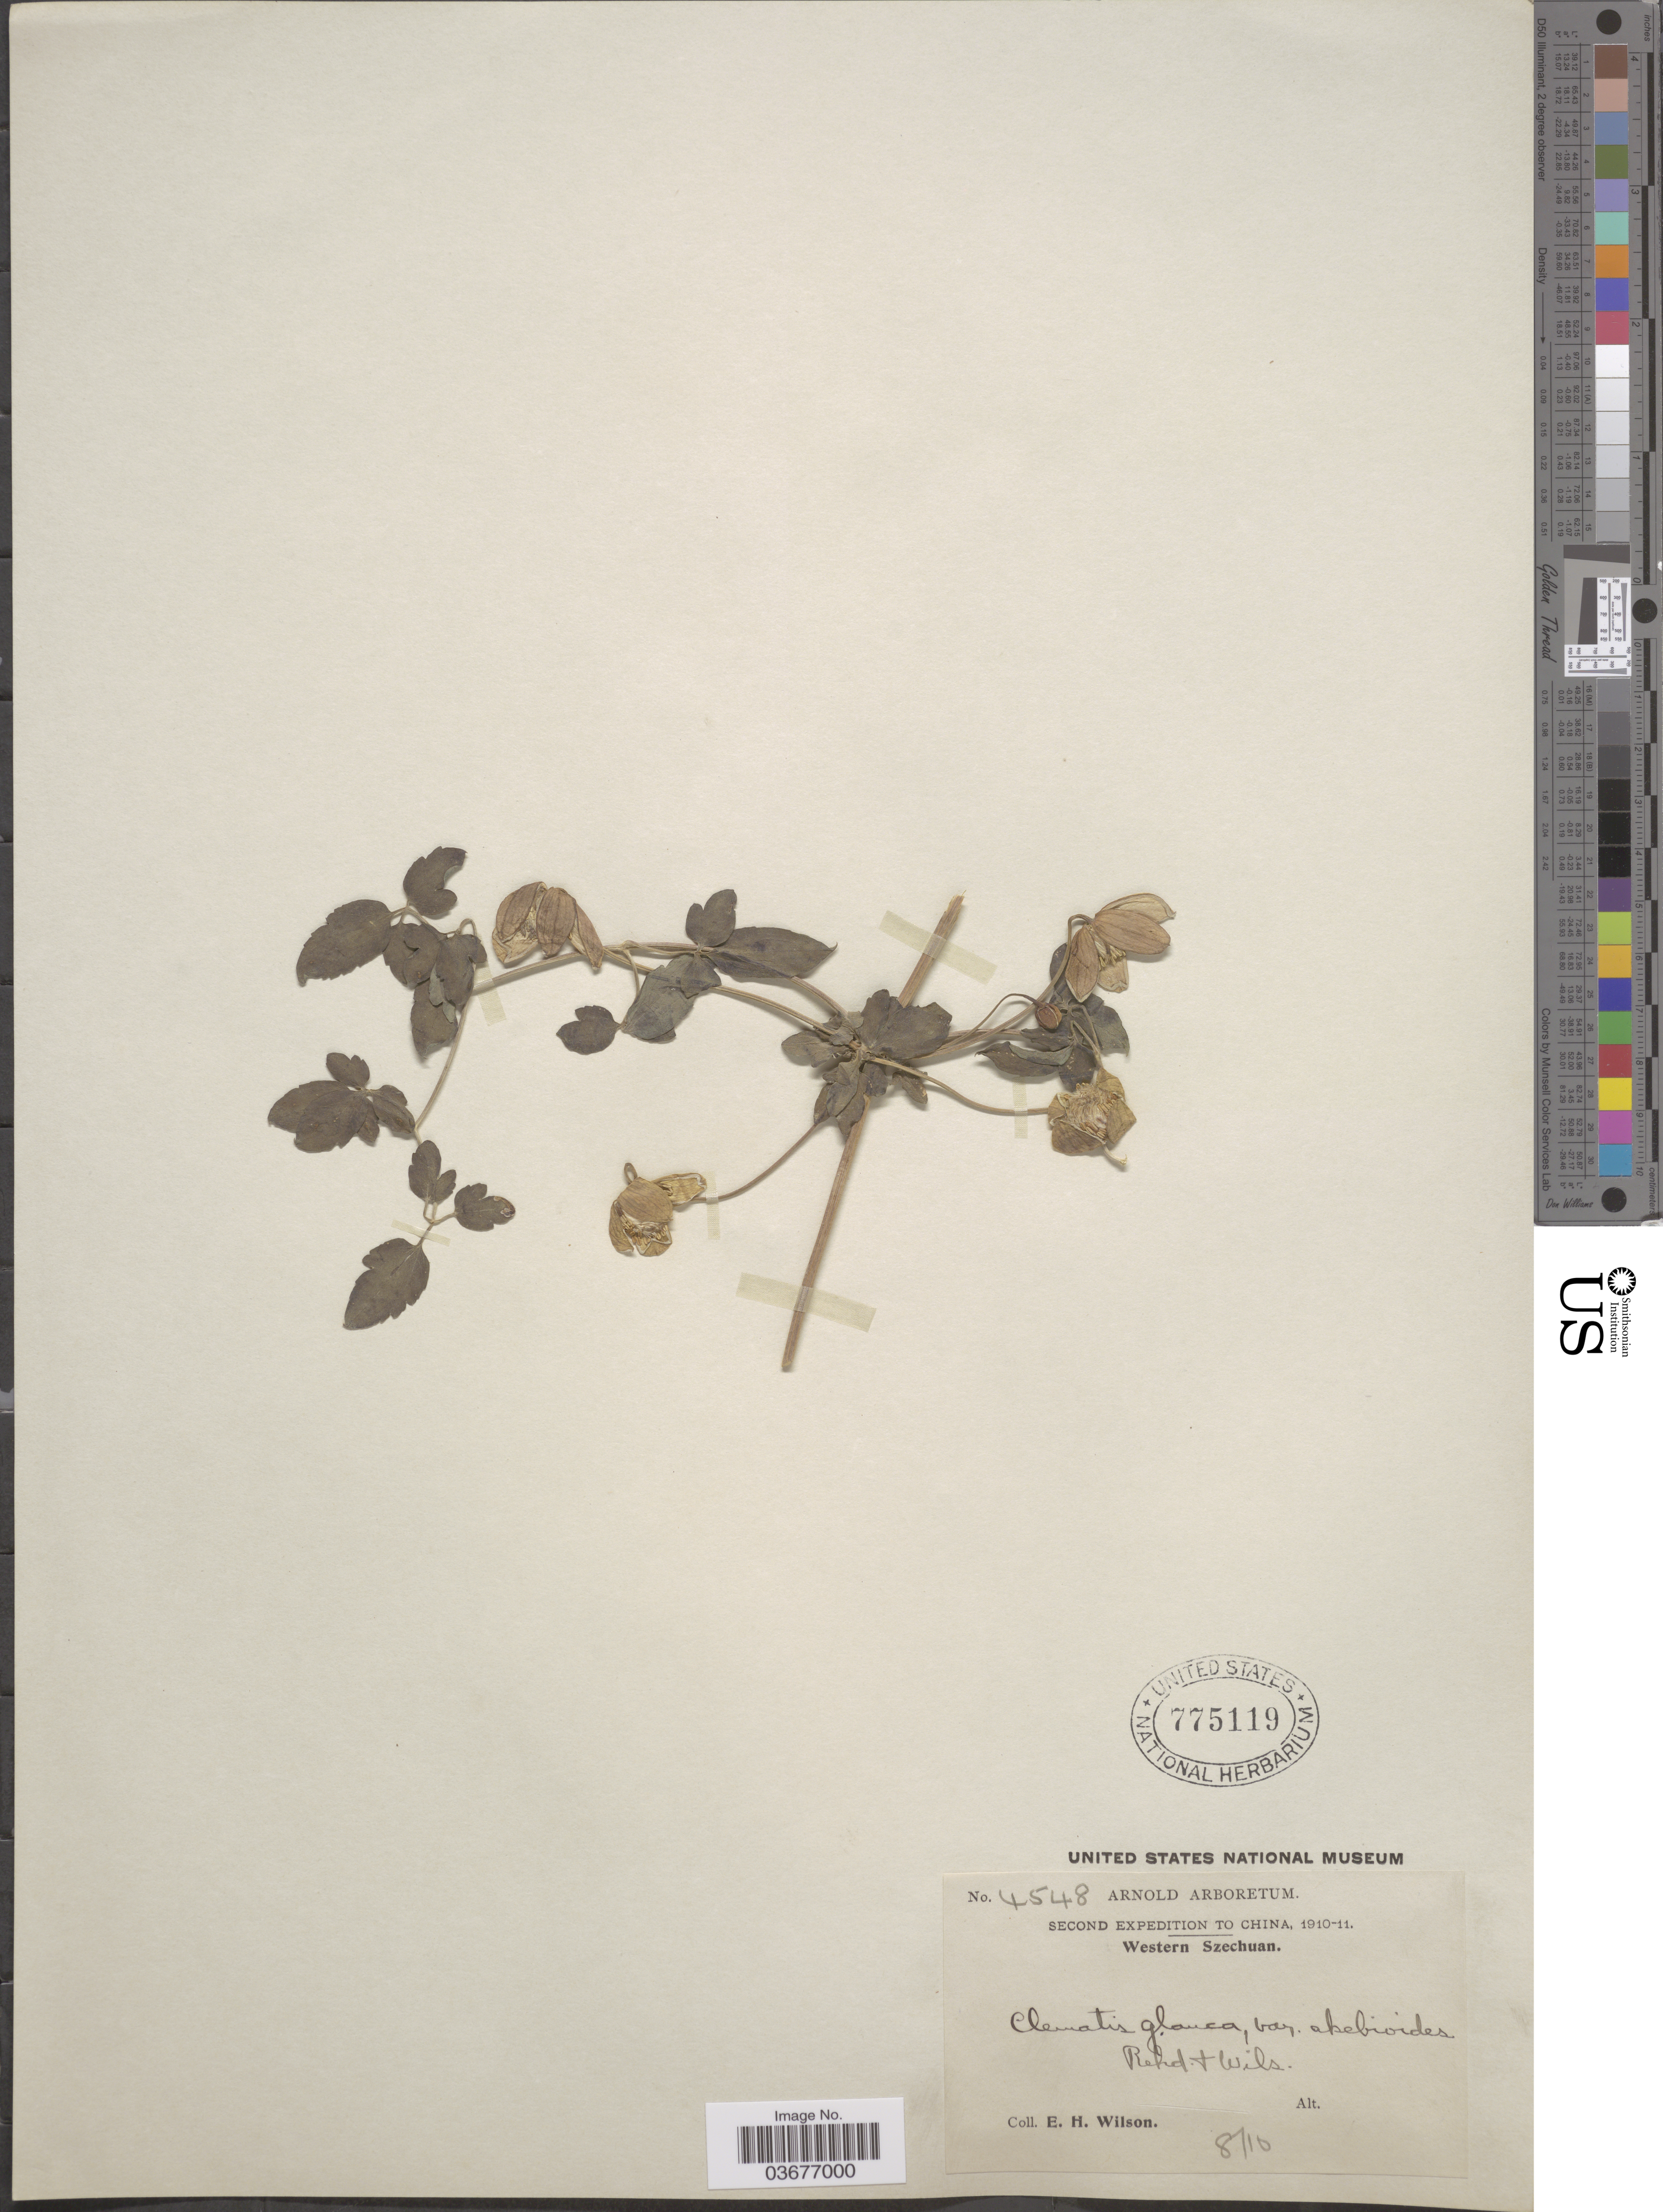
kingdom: Plantae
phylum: Tracheophyta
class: Magnoliopsida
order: Ranunculales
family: Ranunculaceae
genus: Clematis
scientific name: Clematis glauca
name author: Willd.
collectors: E. Wilson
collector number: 4548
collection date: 1910-08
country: China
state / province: Sichuan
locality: Western Szechuan.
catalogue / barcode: US 775119